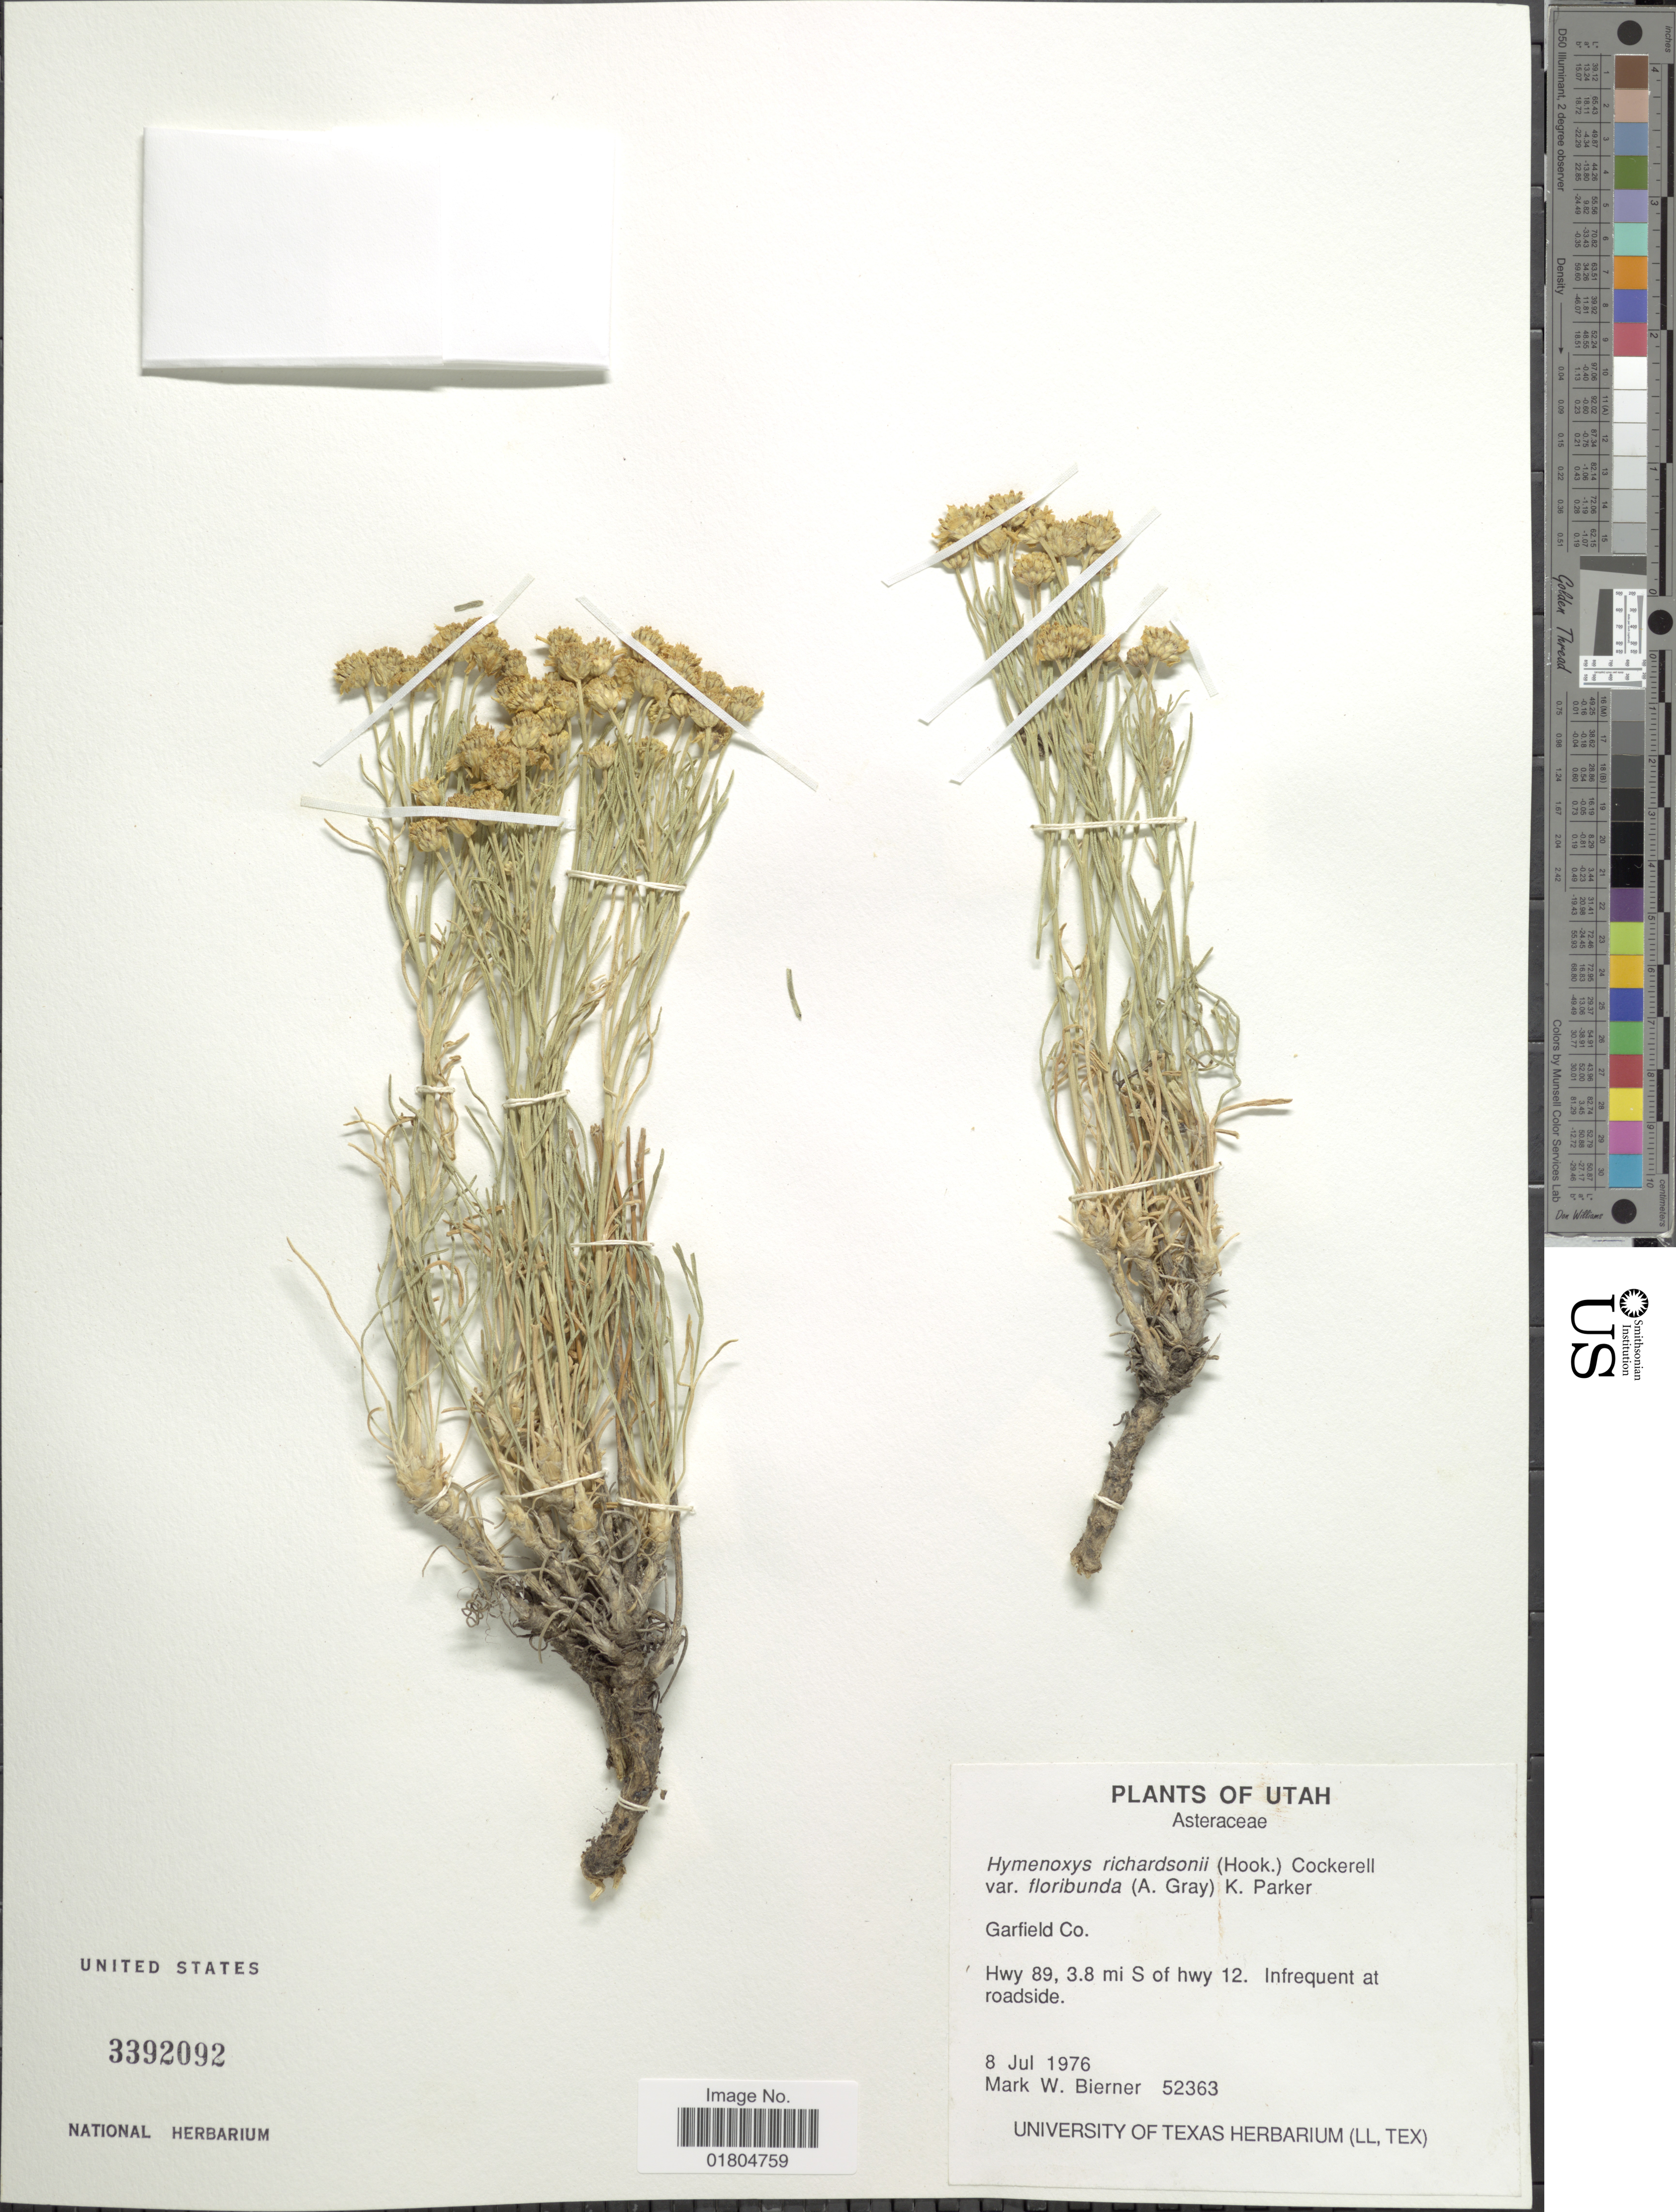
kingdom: Plantae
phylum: Tracheophyta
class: Magnoliopsida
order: Asterales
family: Asteraceae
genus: Hymenoxys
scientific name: Hymenoxys richardsonii var. floribunda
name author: (A. Gray) K.F. Parker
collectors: M. W. Bierner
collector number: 52363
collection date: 1976-07-08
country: United States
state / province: Utah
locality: Garfield Co. Hwy 89, 3.8 mi S of hwy 12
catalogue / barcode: US 3392092